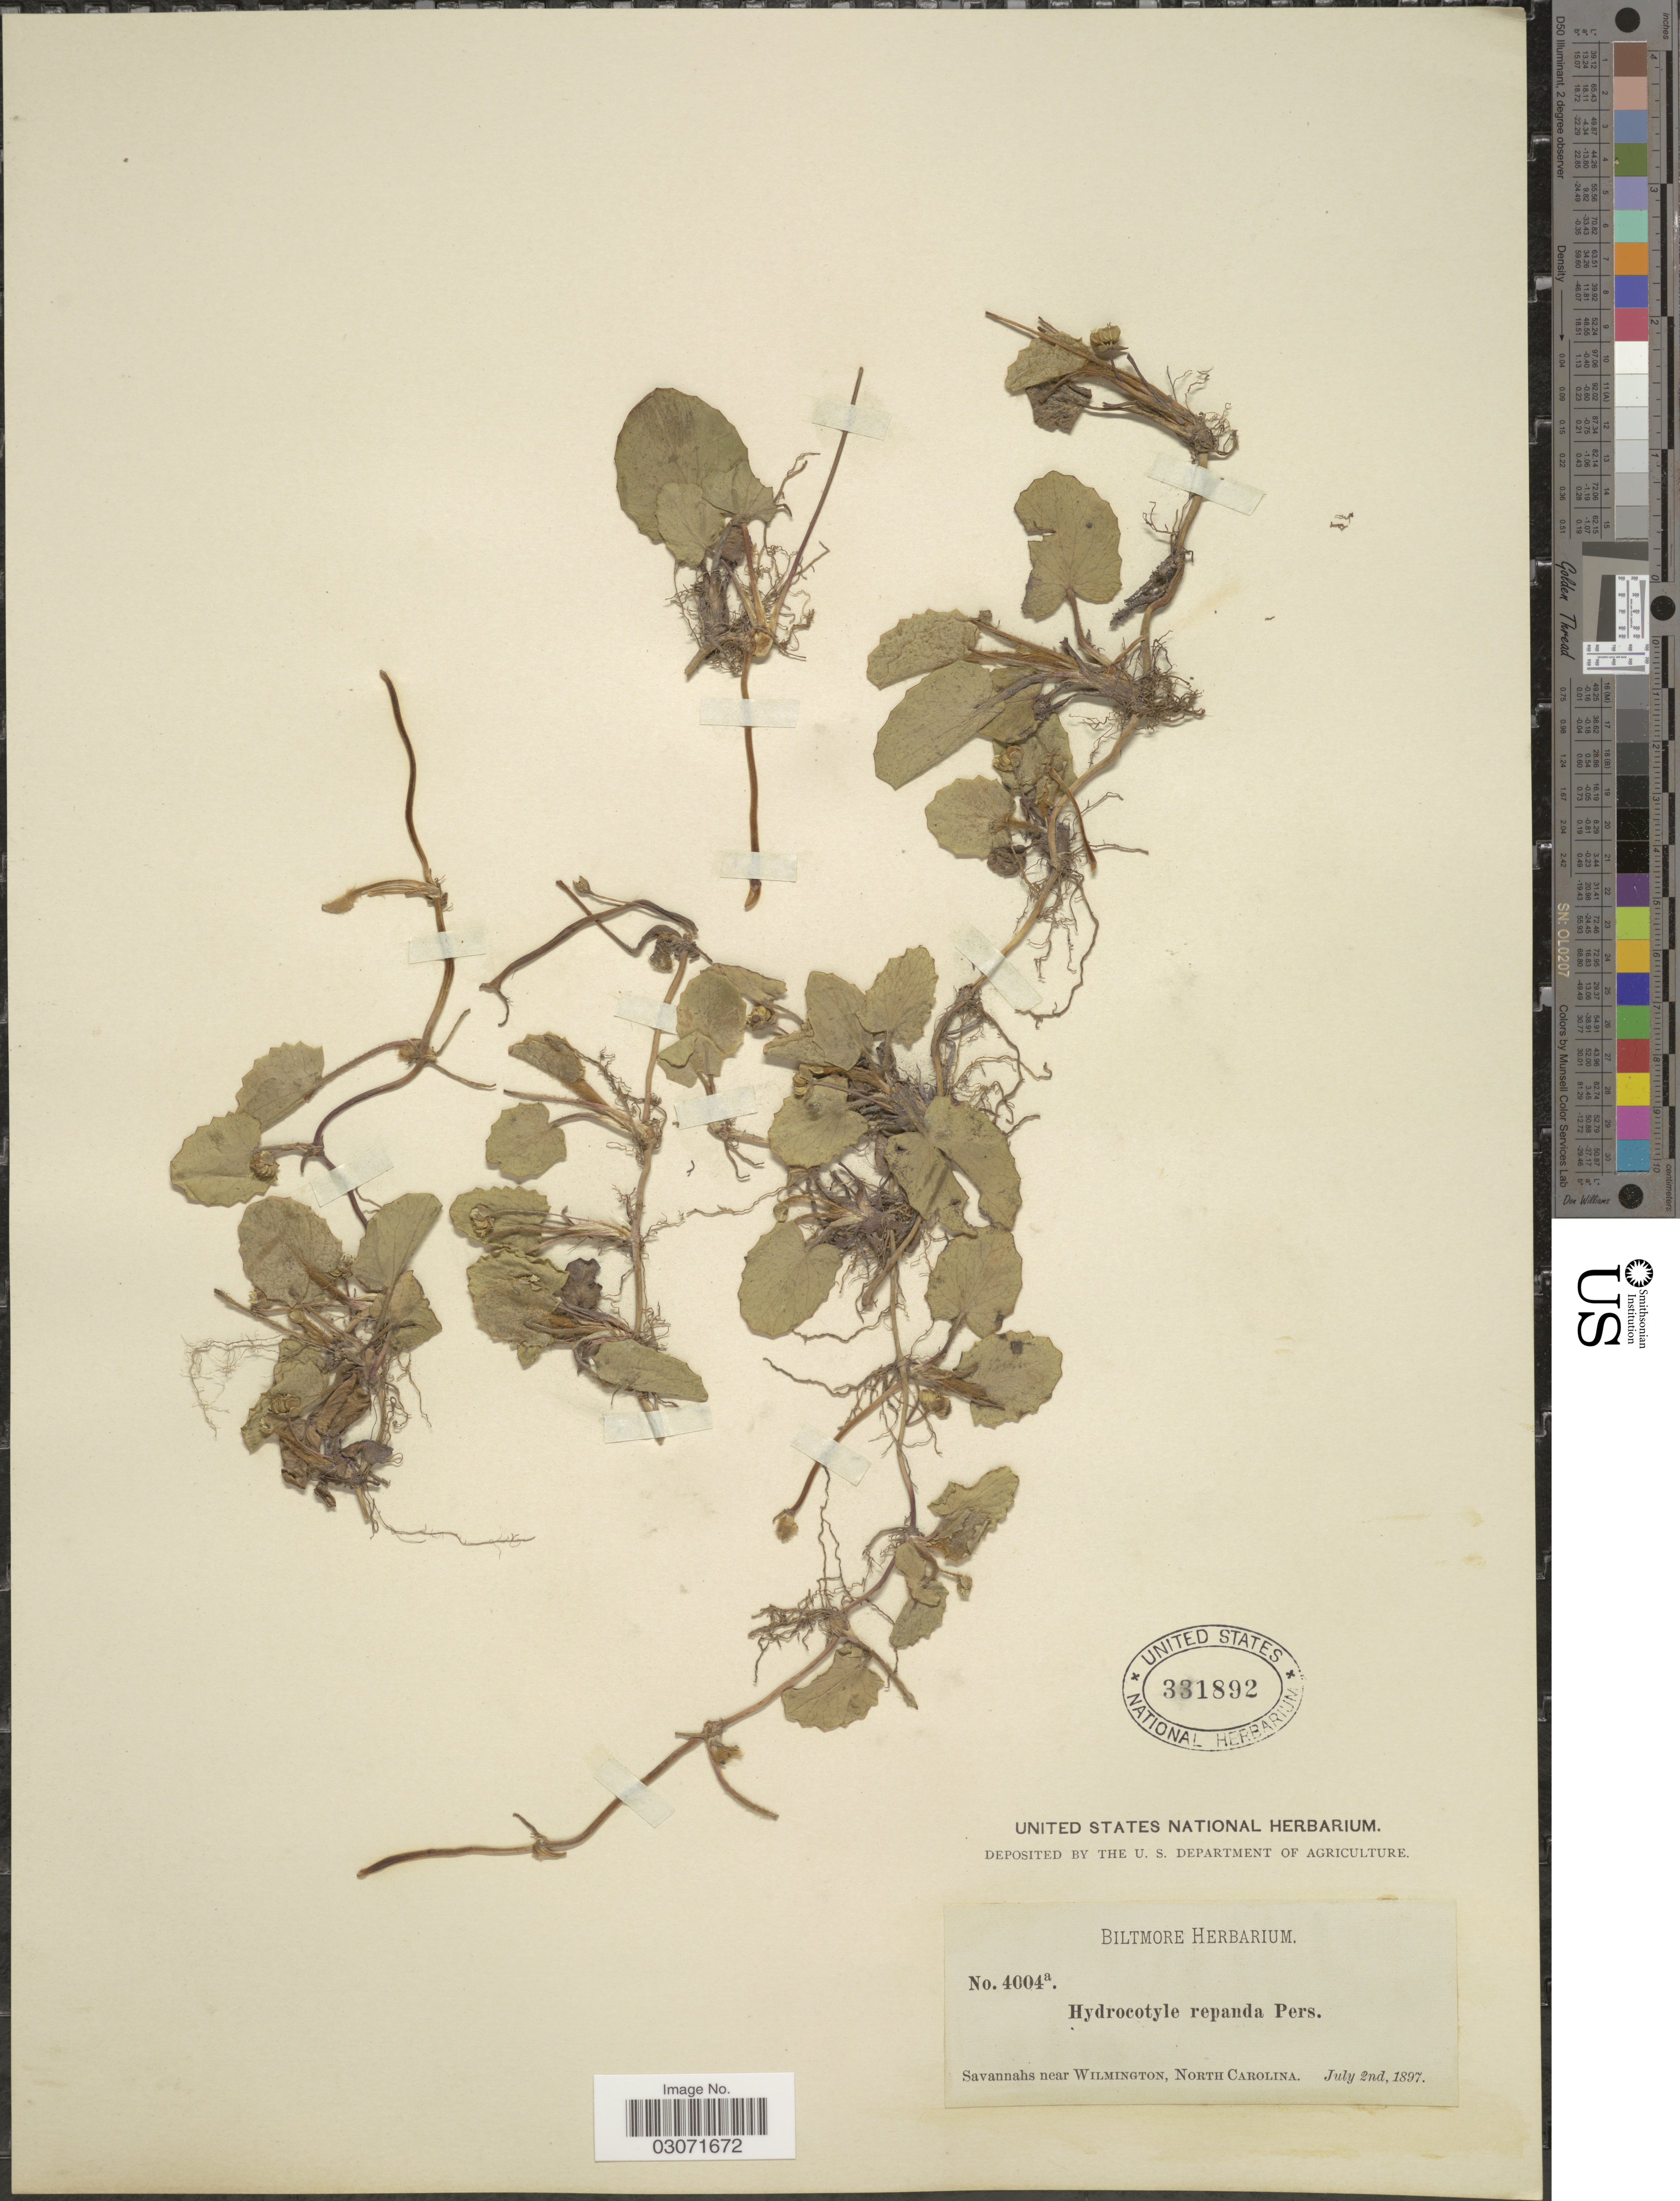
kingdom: Plantae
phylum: Tracheophyta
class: Magnoliopsida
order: Apiales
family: Apiaceae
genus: Centella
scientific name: Centella floridana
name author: (J.M. Coult. & Rose) Nannf.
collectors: ex herb. Biltmore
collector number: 4004a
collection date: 1897-07-02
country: United States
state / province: North Carolina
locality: Savannahs near Wilmington.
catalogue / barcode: US 331892